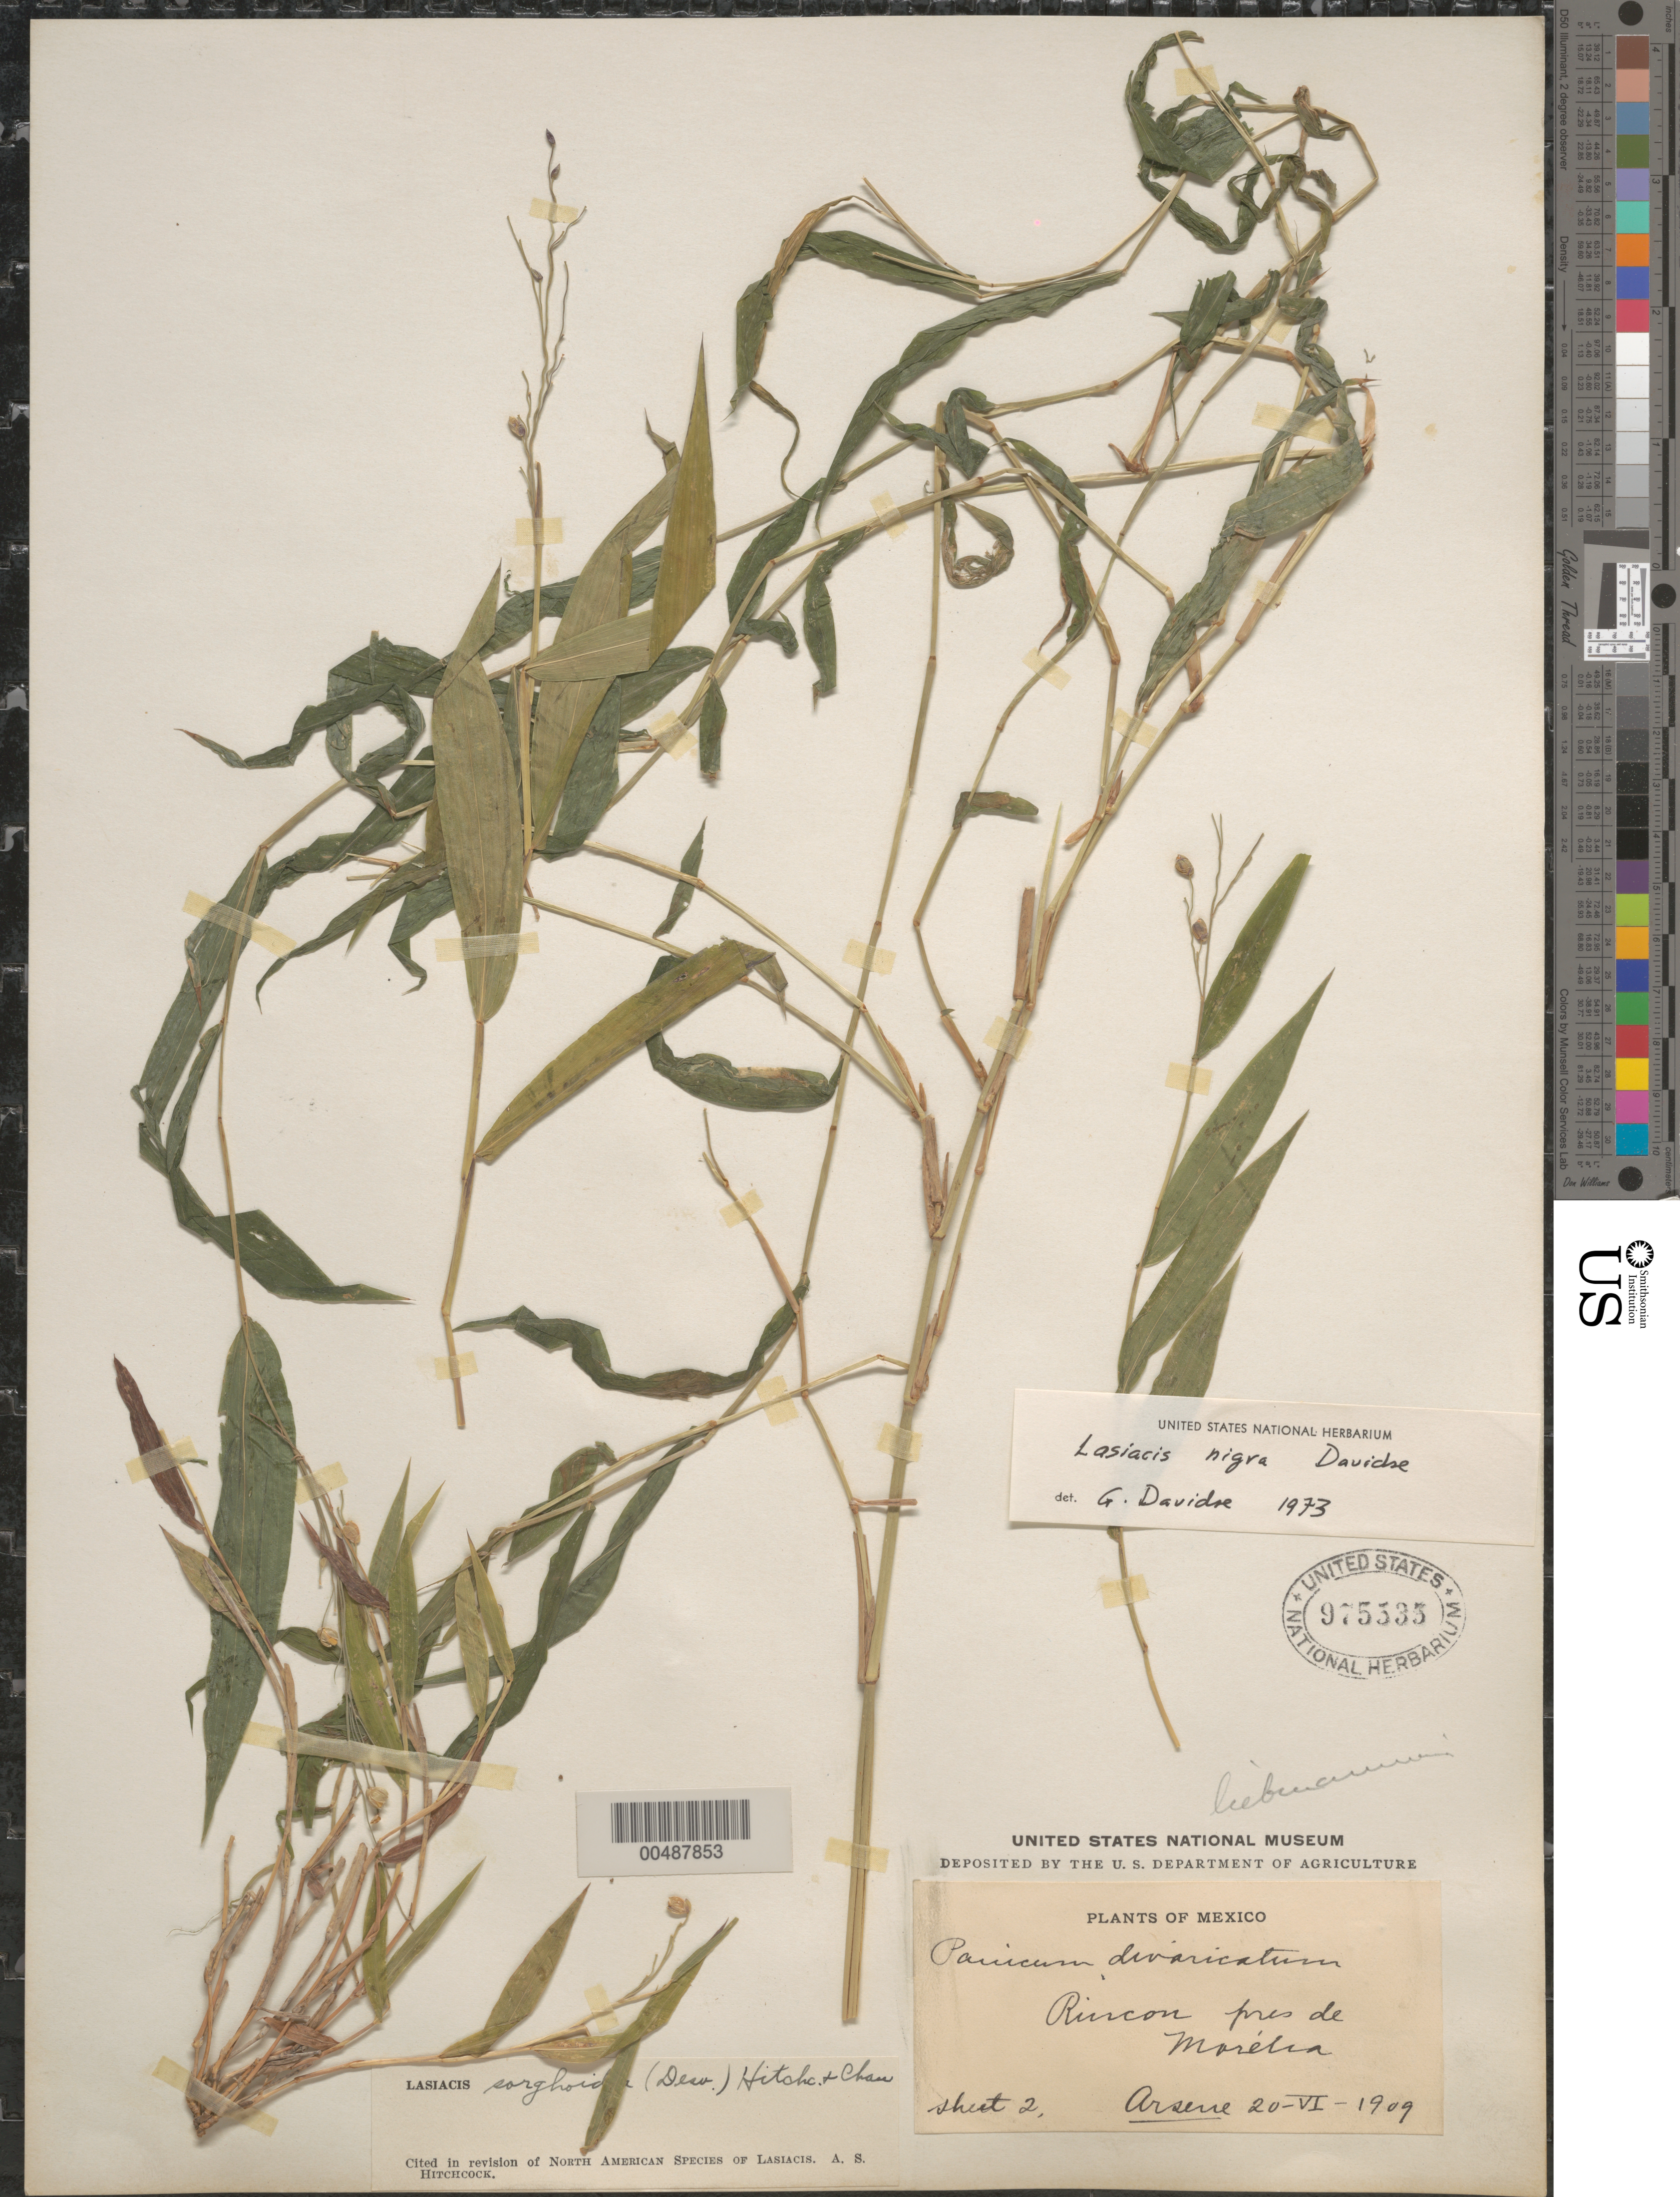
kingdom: Plantae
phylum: Tracheophyta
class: Liliopsida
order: Poales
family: Poaceae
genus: Lasiacis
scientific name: Lasiacis maxonii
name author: Swallen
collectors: -- Arsène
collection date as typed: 20 Jun 1909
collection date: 1909-06-20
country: Mexico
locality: Rincon pres de Mor‚lia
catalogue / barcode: US 975535